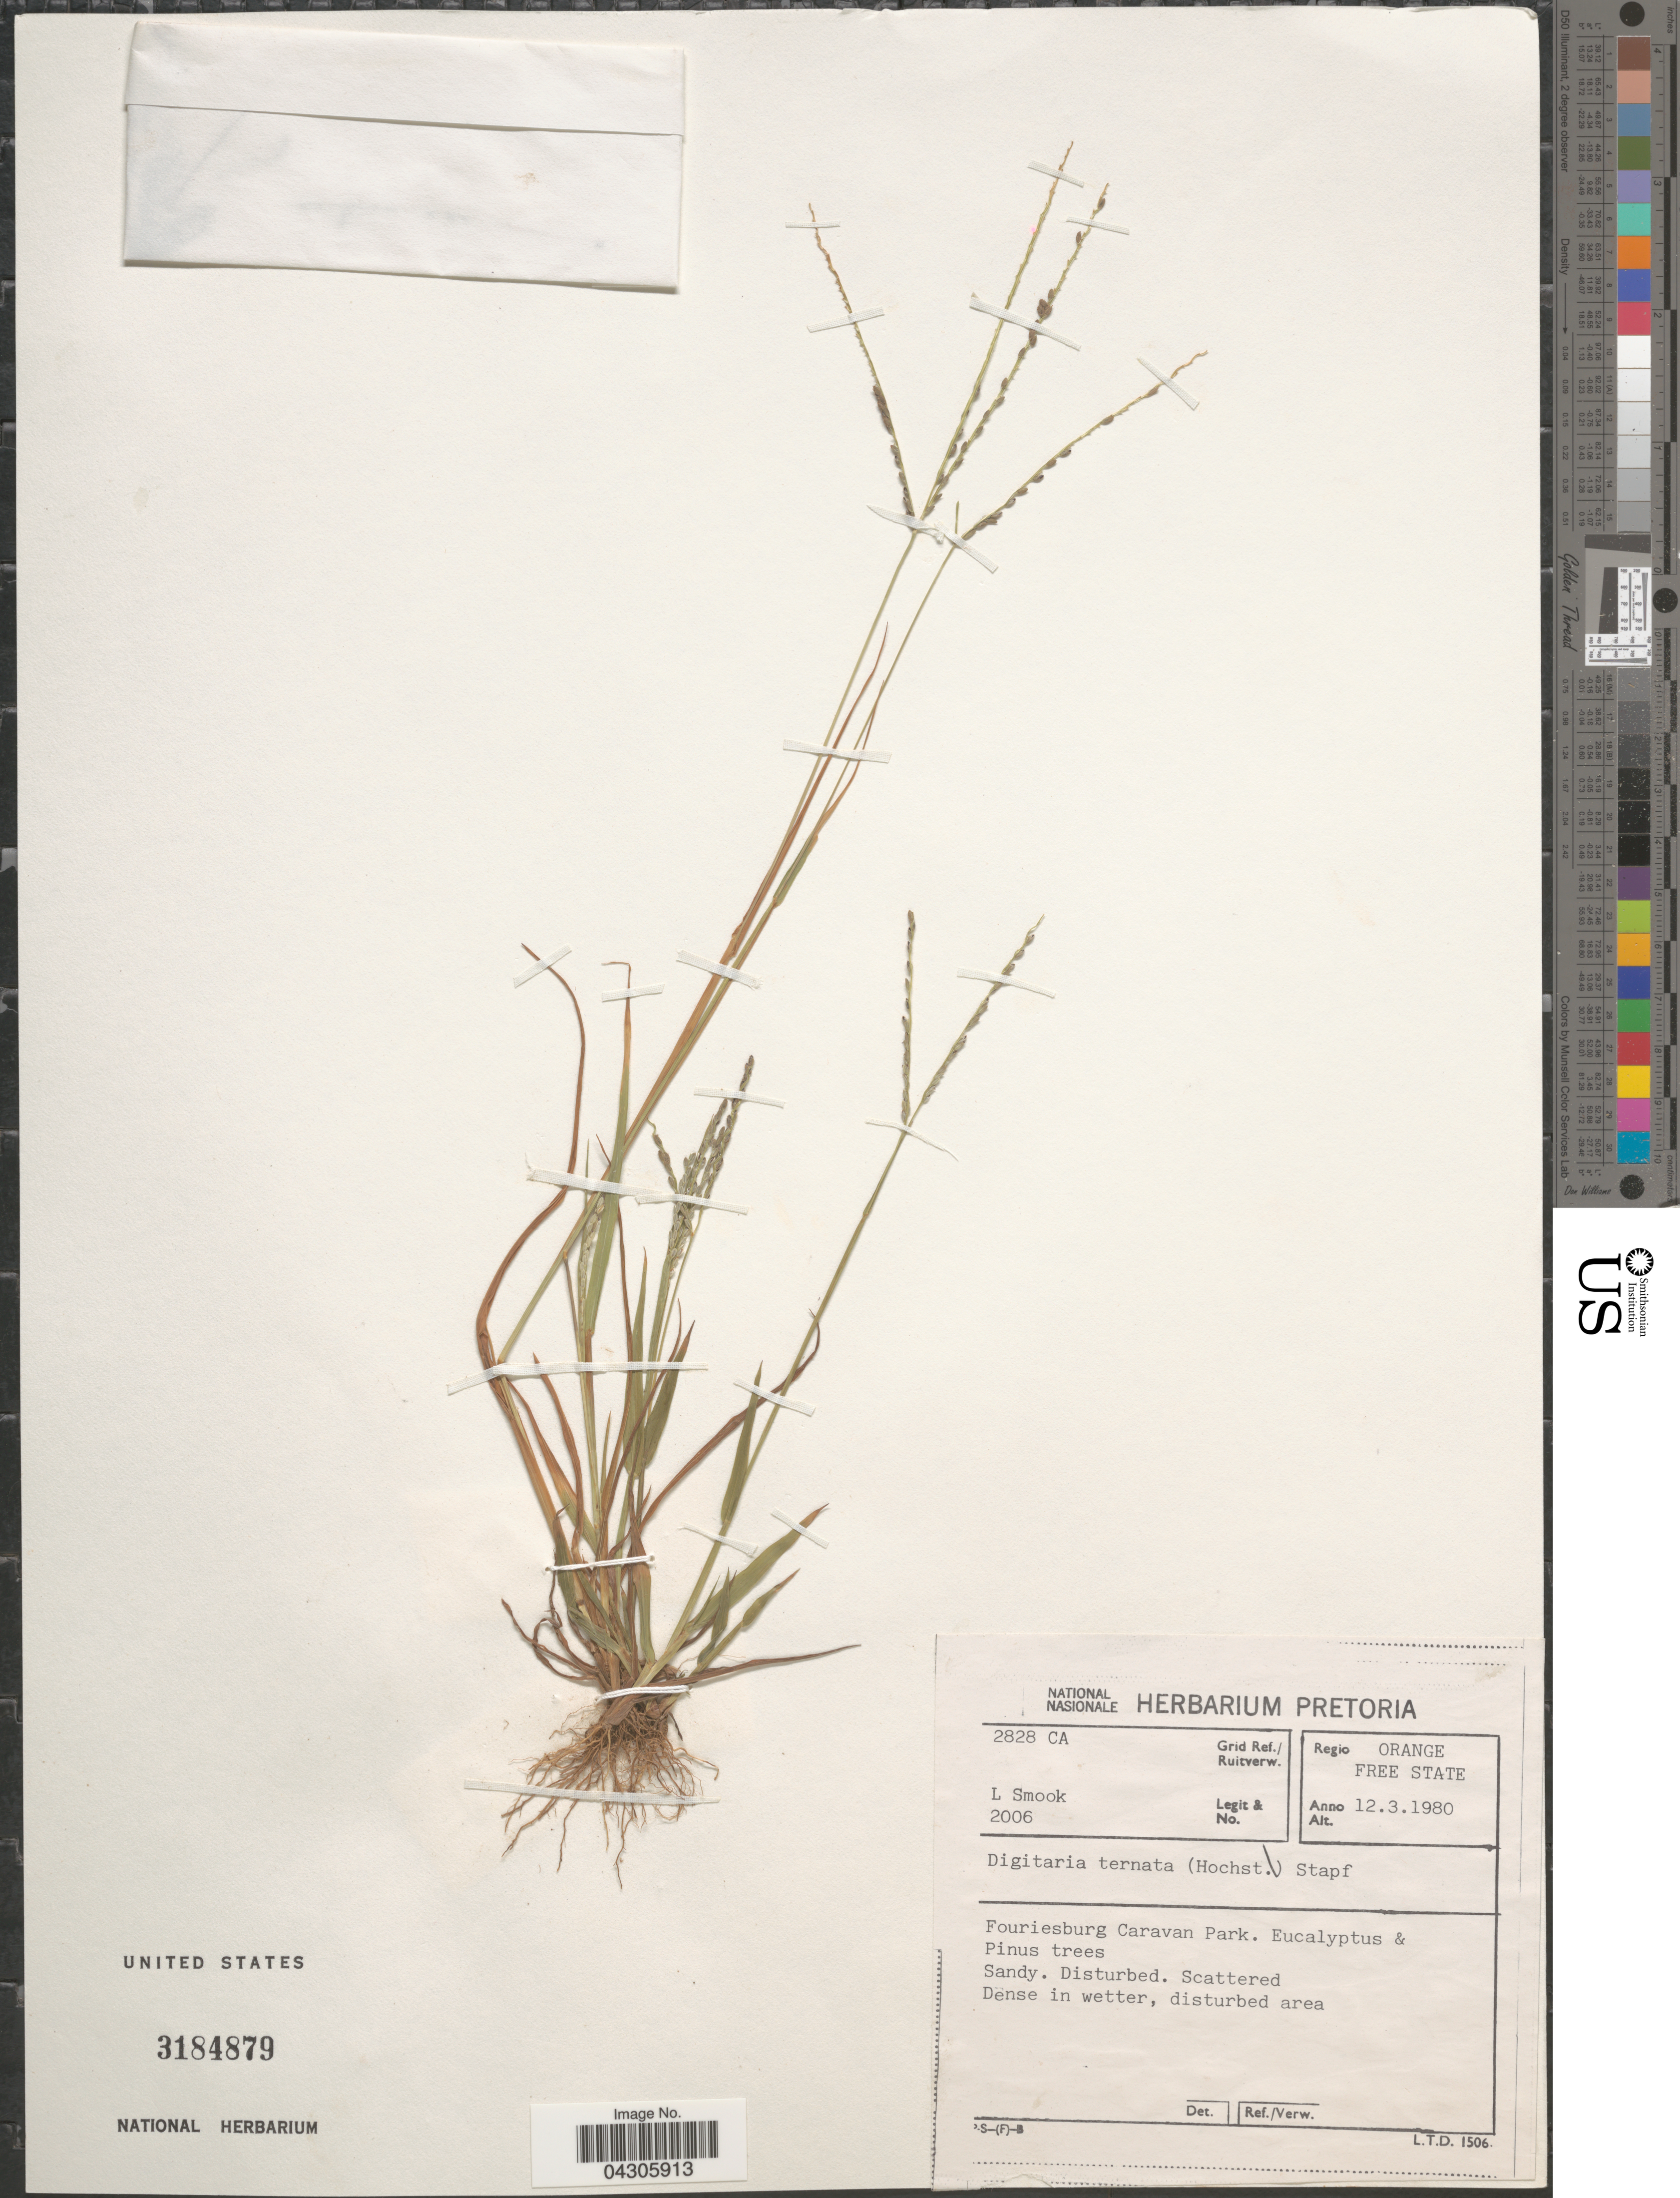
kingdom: Plantae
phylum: Tracheophyta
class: Liliopsida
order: Poales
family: Poaceae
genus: Digitaria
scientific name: Digitaria ternata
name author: (Hochr. ex A. Rich.) Stapf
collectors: L. Smook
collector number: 2006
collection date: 1980-03-12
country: South Africa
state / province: Free State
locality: Grid. Ref./ Ruitverw. 2828 CA. Regio Orange Free State. Fouriesburg Caravan Park.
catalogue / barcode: US 3184879